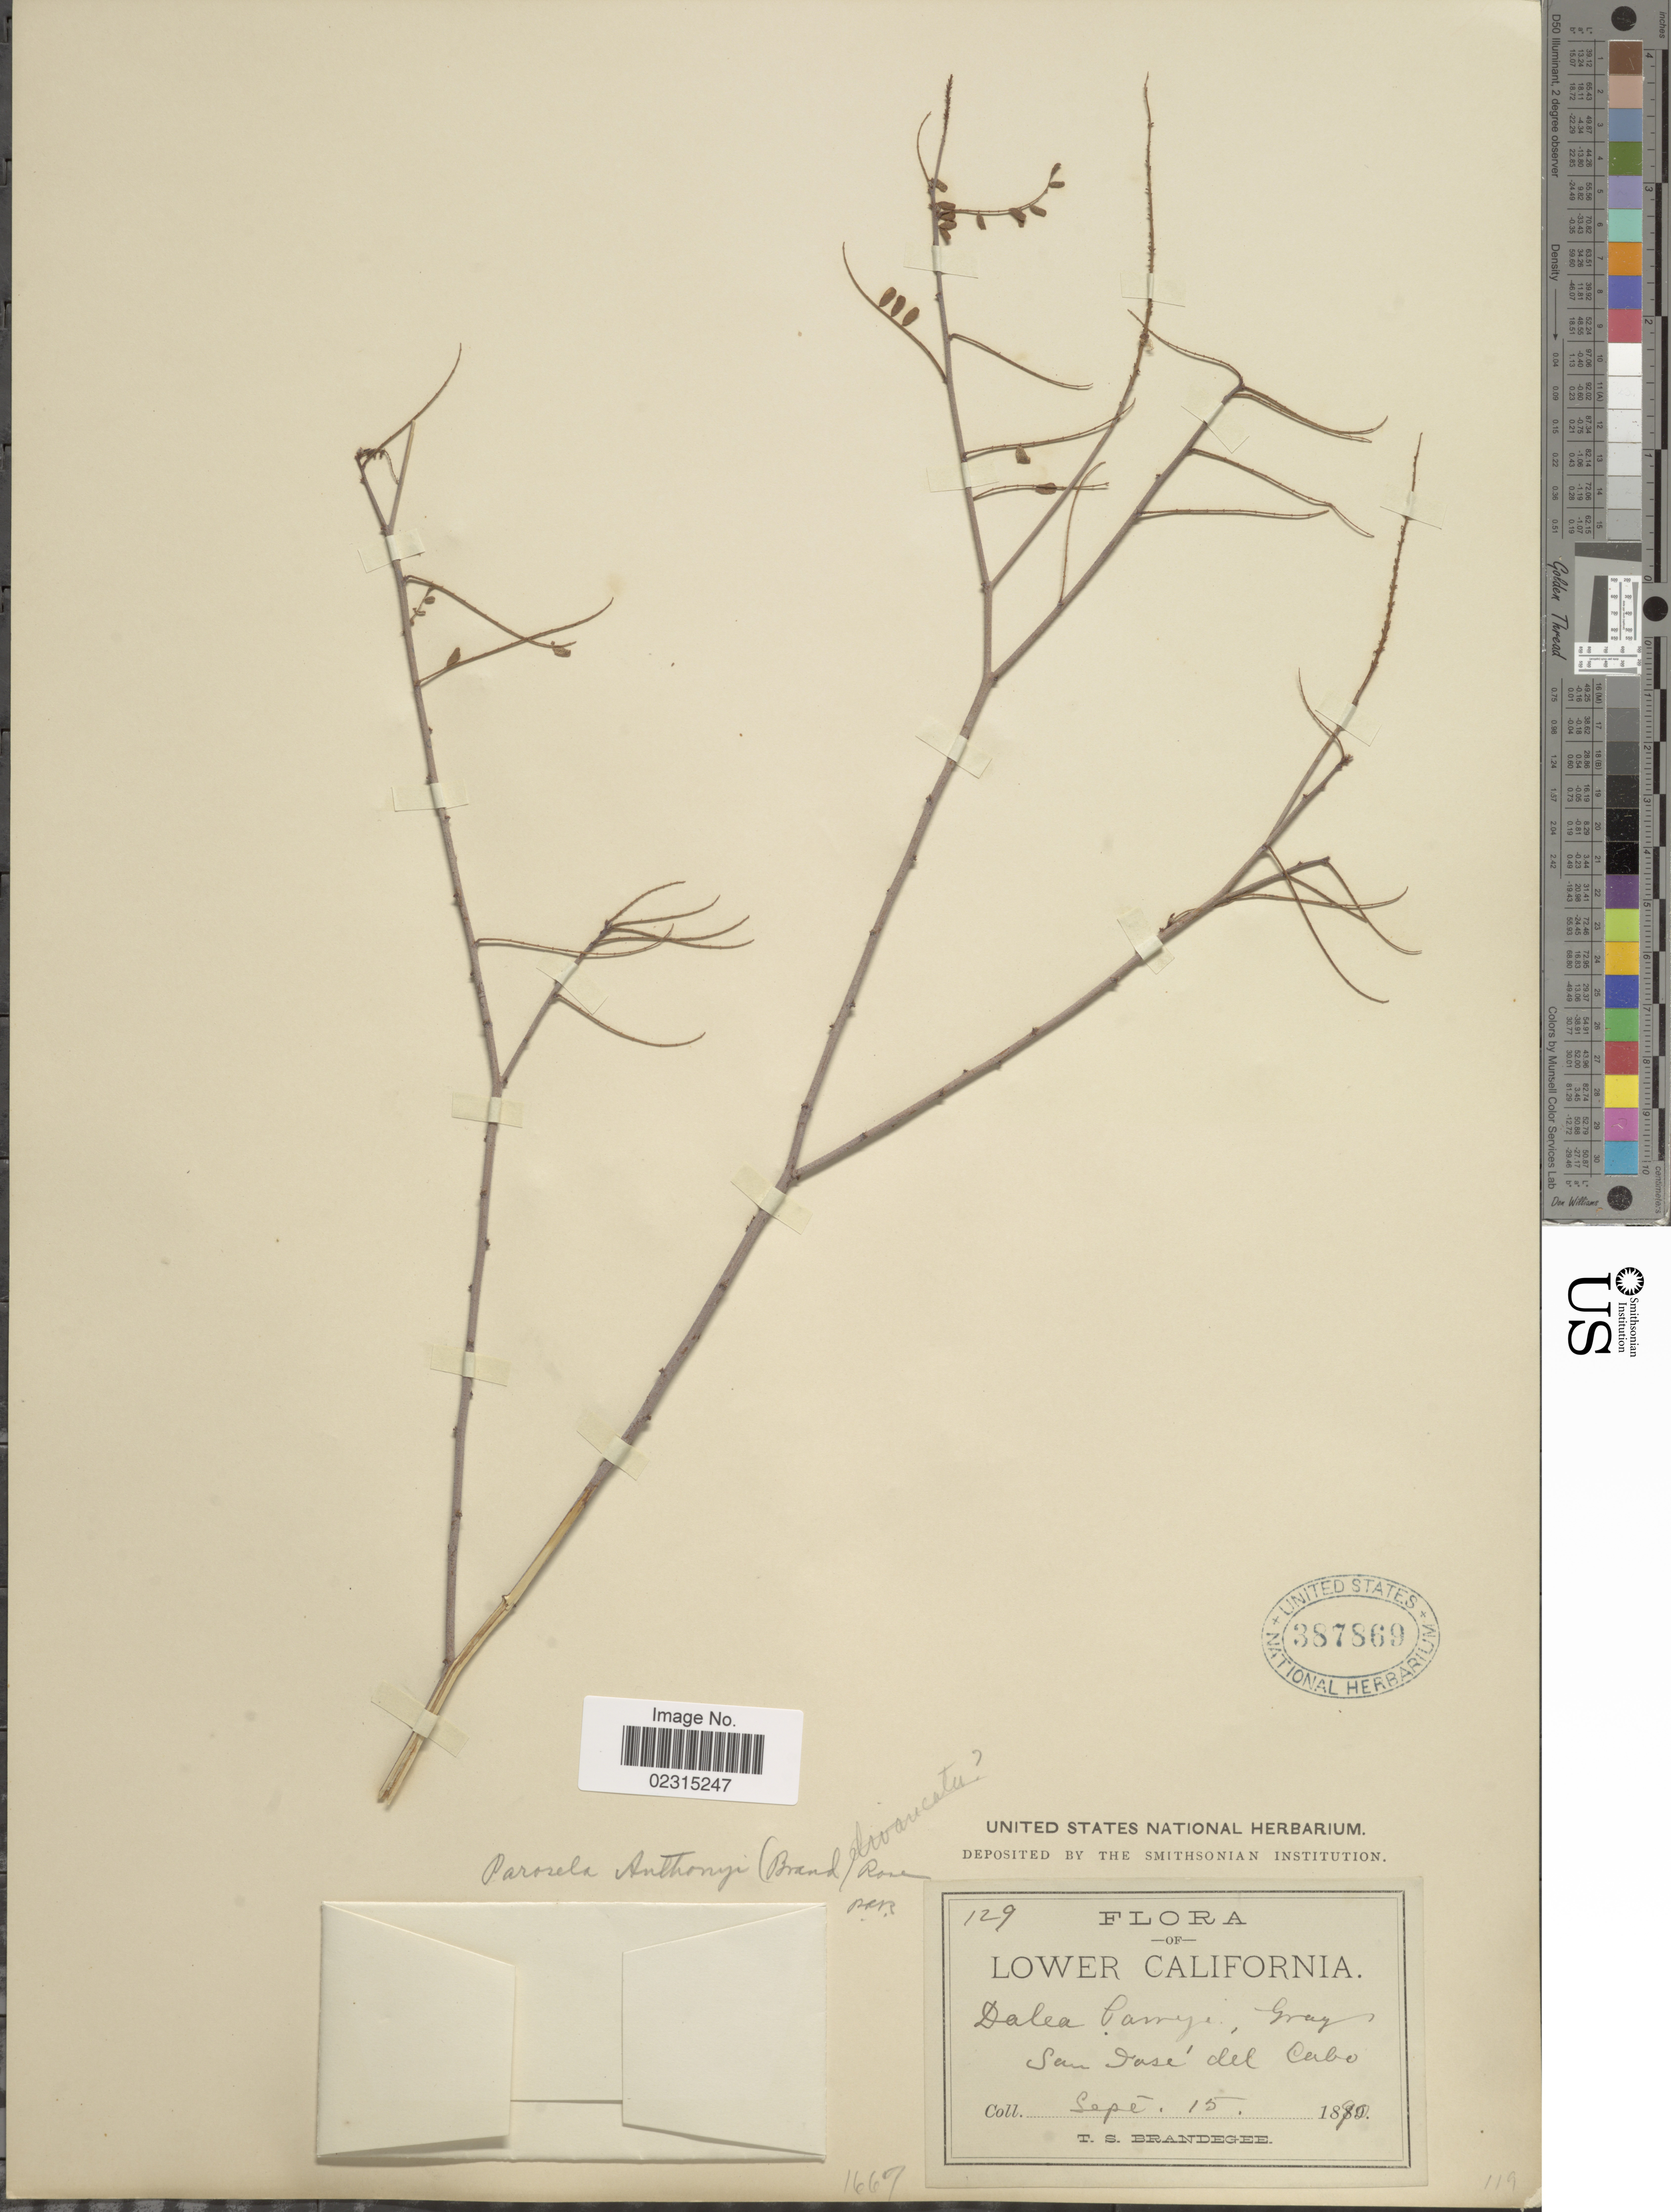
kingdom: Plantae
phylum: Tracheophyta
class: Magnoliopsida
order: Fabales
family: Fabaceae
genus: Marina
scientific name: Marina divaricata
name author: (Benth.) Barneby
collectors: T. S. Brandegee (herbarium)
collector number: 129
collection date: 1890-09-15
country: Mexico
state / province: Baja California Sur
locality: Lower California, San José del Cabo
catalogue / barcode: US 387869